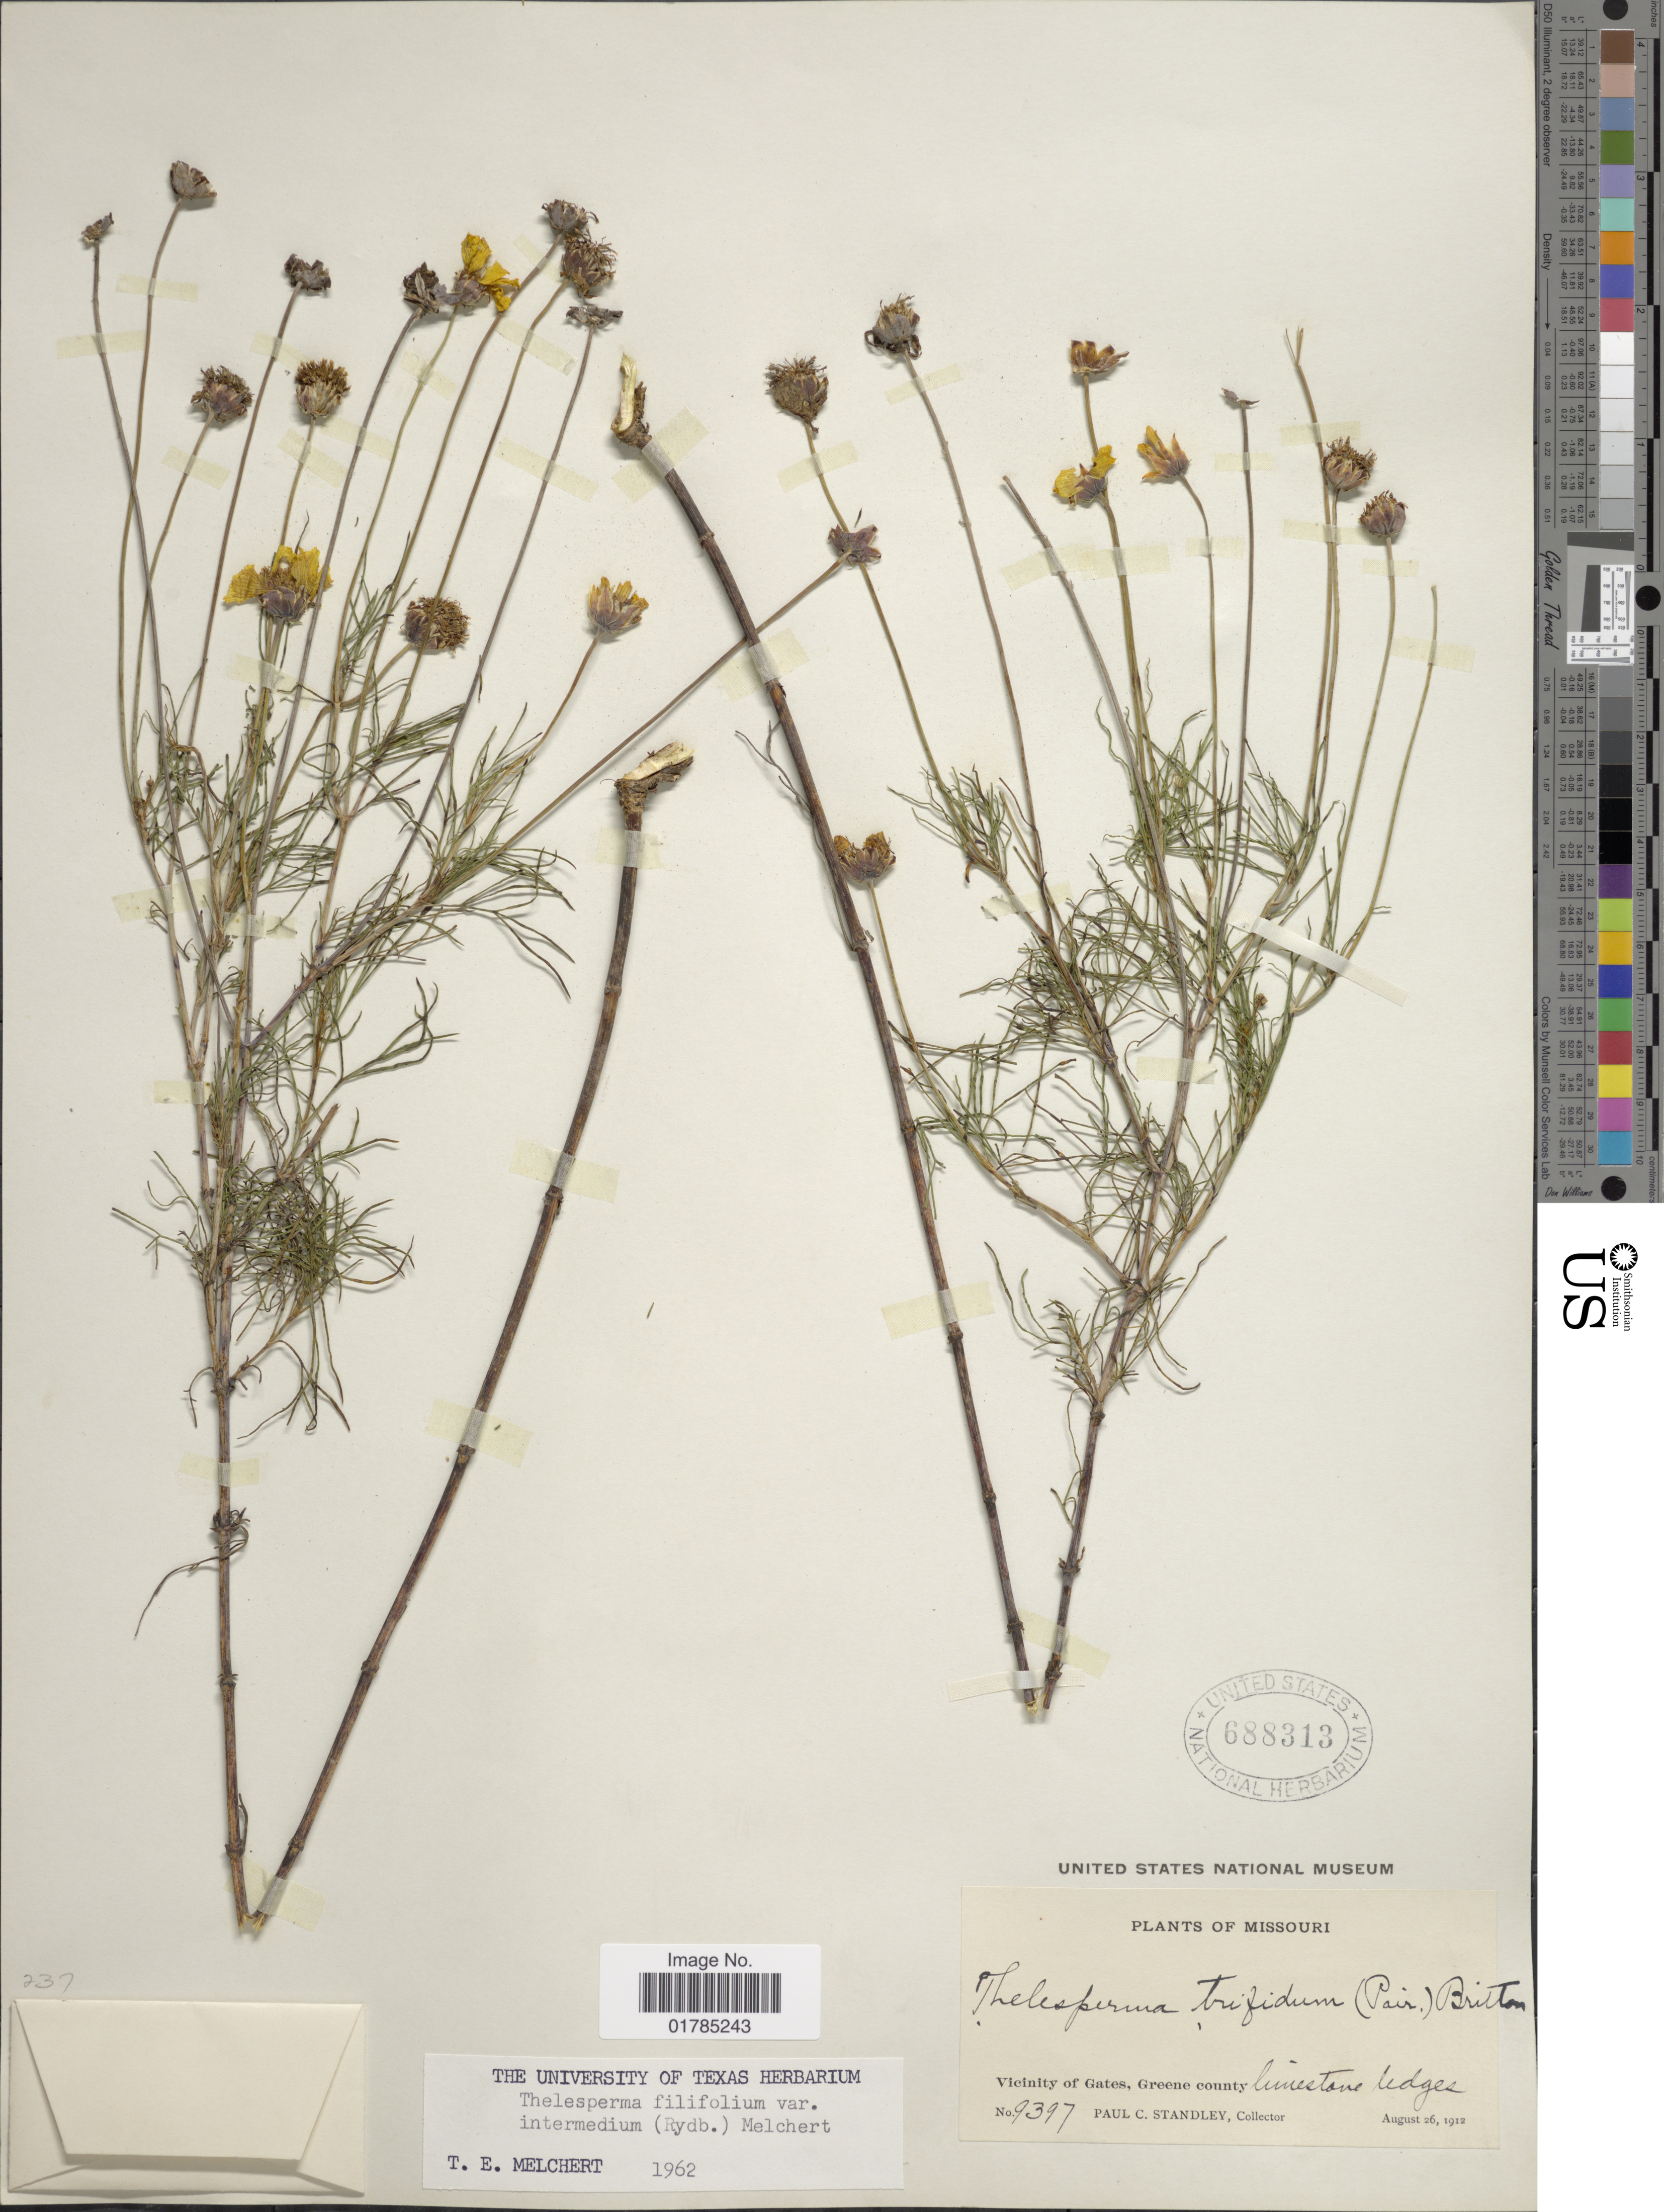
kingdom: Plantae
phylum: Tracheophyta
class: Magnoliopsida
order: Asterales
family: Asteraceae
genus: Thelesperma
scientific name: Thelesperma filifolium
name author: (Hook.) A. Gray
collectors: P. C. Standley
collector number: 9397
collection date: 1912-08-26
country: United States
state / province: Missouri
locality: Vicinity of Gates, Greene county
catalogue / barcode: US 688313